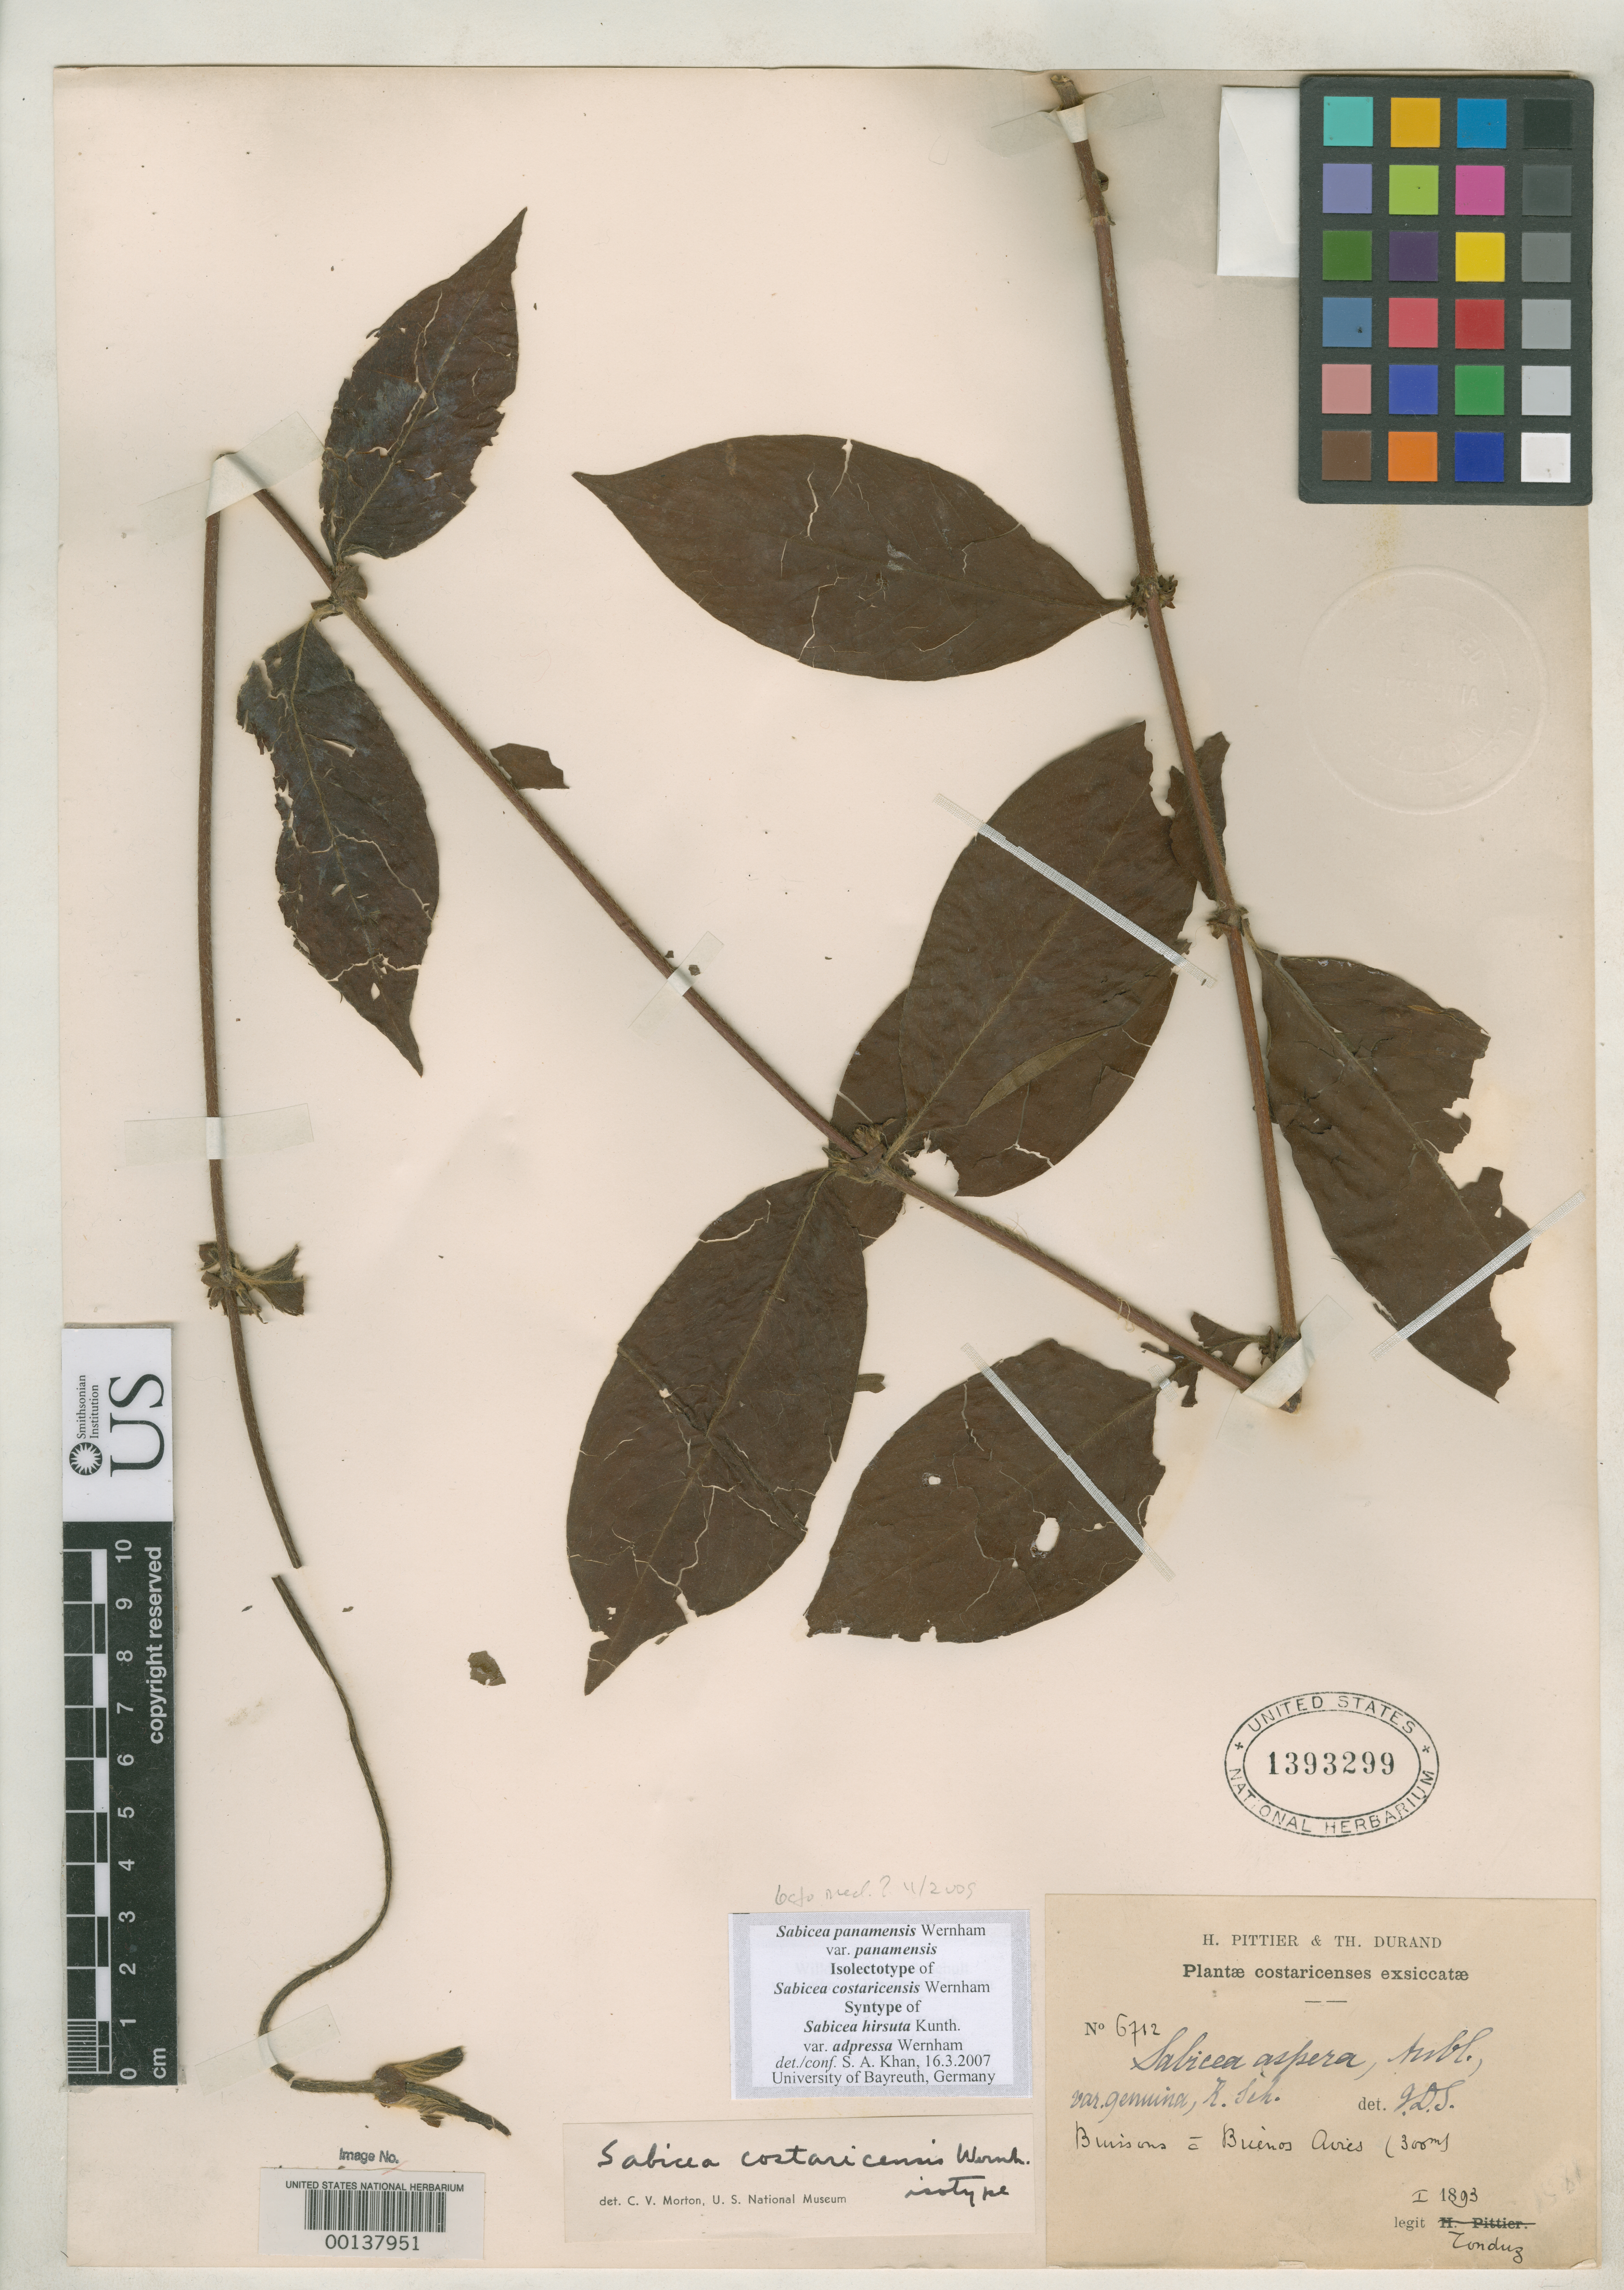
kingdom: Plantae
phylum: Tracheophyta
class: Magnoliopsida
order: Gentianales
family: Rubiaceae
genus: Sabicea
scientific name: Sabicea costaricensis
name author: Wernham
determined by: Khan, Saleh A.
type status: Syntype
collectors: A. Tonduz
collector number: Pittier & Durand 6712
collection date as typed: Jan 1893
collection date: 1893-01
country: Costa Rica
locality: Buenos Aires.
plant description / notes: Annotated (2007) by S.A. Khan as "isolectotype" [ined.?] of Sabicea costaricensis Wernham (protologue, "Buenos Aires, in hedges, Pittier 6712!") and also syntype of S. hirsuta var. adpressa Wernham (protologue, "Punta Arena, Tonduz 6712!").; Also a type of Sabicea hirsuta var. adpressa Wernham; Specimen ex John Donnell Smith herbarium.; Annotated (2007) by S.A. Khan as "isolectotype" [ined.?] of Sabicea costaricensis Wernham (protologue, "Buenos Aires, in hedges, Pittier 6712!") and also syntype of S. hirsuta var. adpressa Wernham (protologue, "Punta Arena, Tonduz 6712!").; Also a type of Sabicea costaricensis Wernham; Specimen ex John Donnell Smith herbarium.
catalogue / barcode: US 1393299